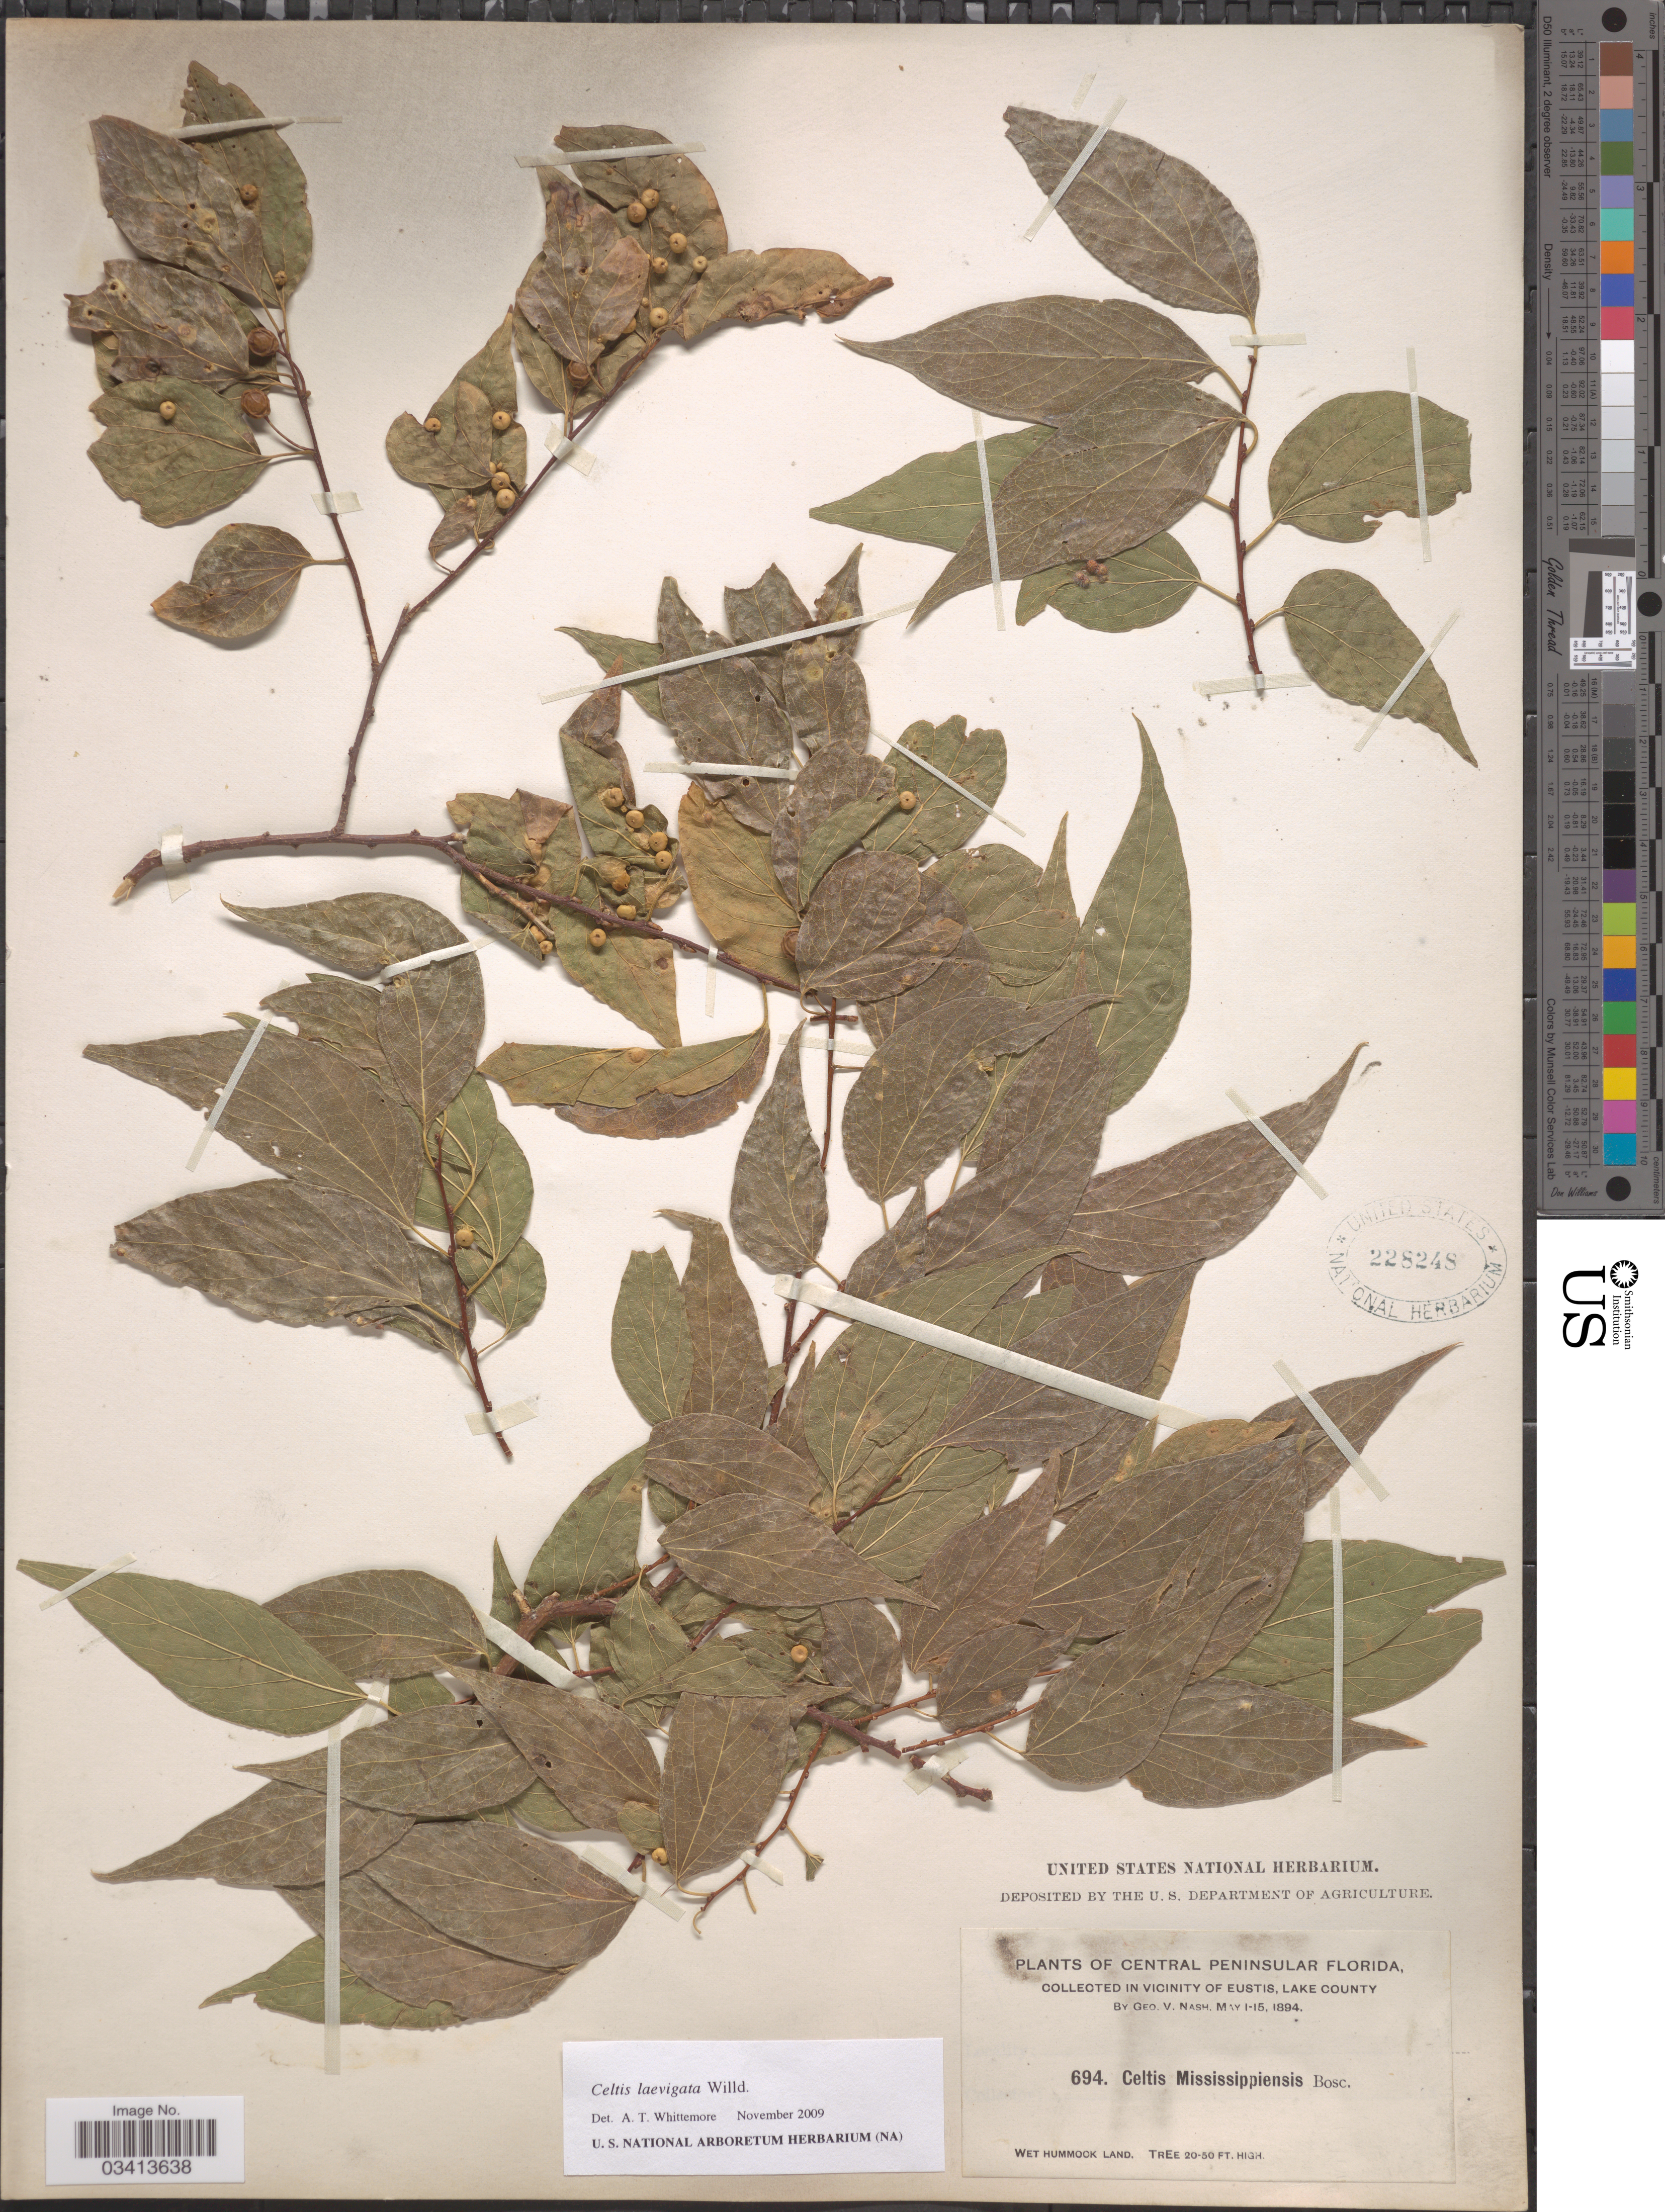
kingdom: Plantae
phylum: Tracheophyta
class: Magnoliopsida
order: Rosales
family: Cannabaceae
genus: Celtis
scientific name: Celtis laevigata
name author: Willd.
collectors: G. V. Nash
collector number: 694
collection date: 1894-05-01/1894-05-15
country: United States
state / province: Florida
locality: Central Peninsula Florida. Vicinity of Eustis, Lake County.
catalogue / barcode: US 228248